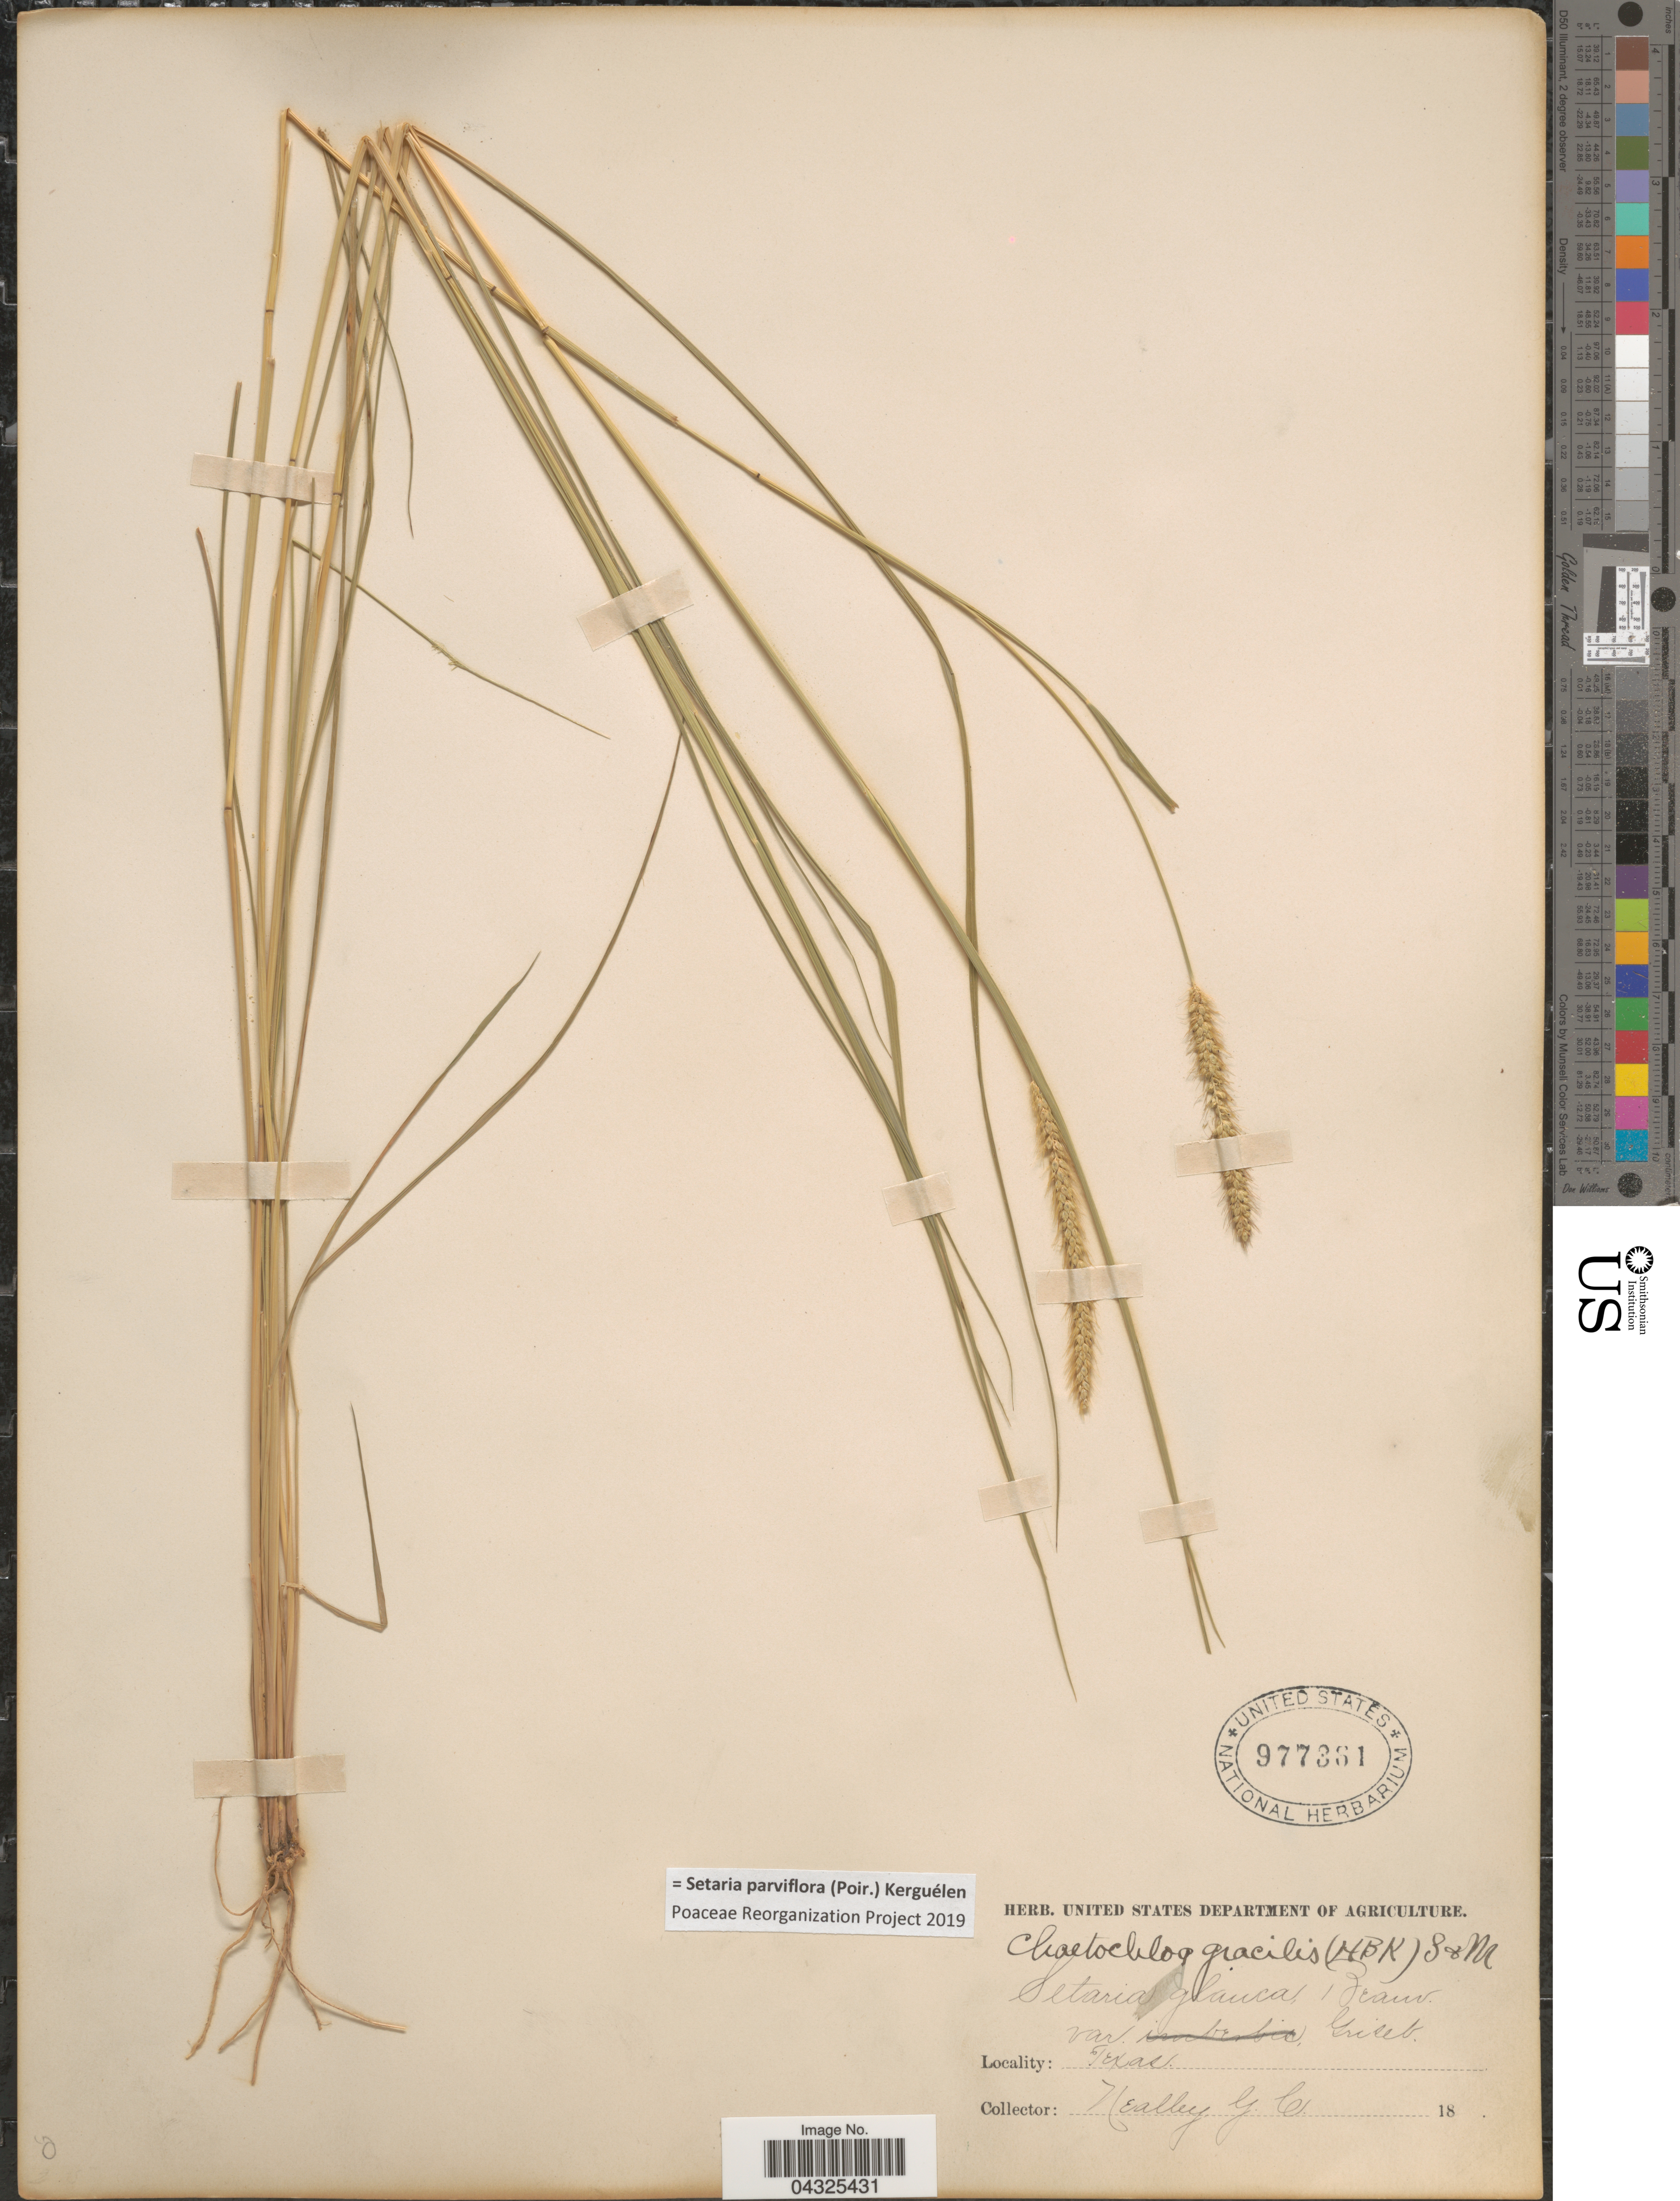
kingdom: Plantae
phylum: Tracheophyta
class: Liliopsida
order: Poales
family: Poaceae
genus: Setaria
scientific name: Setaria parviflora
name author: (Poir.) Kerguélen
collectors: G. C. Nealley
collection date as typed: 18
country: United States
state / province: Texas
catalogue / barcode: US 977361